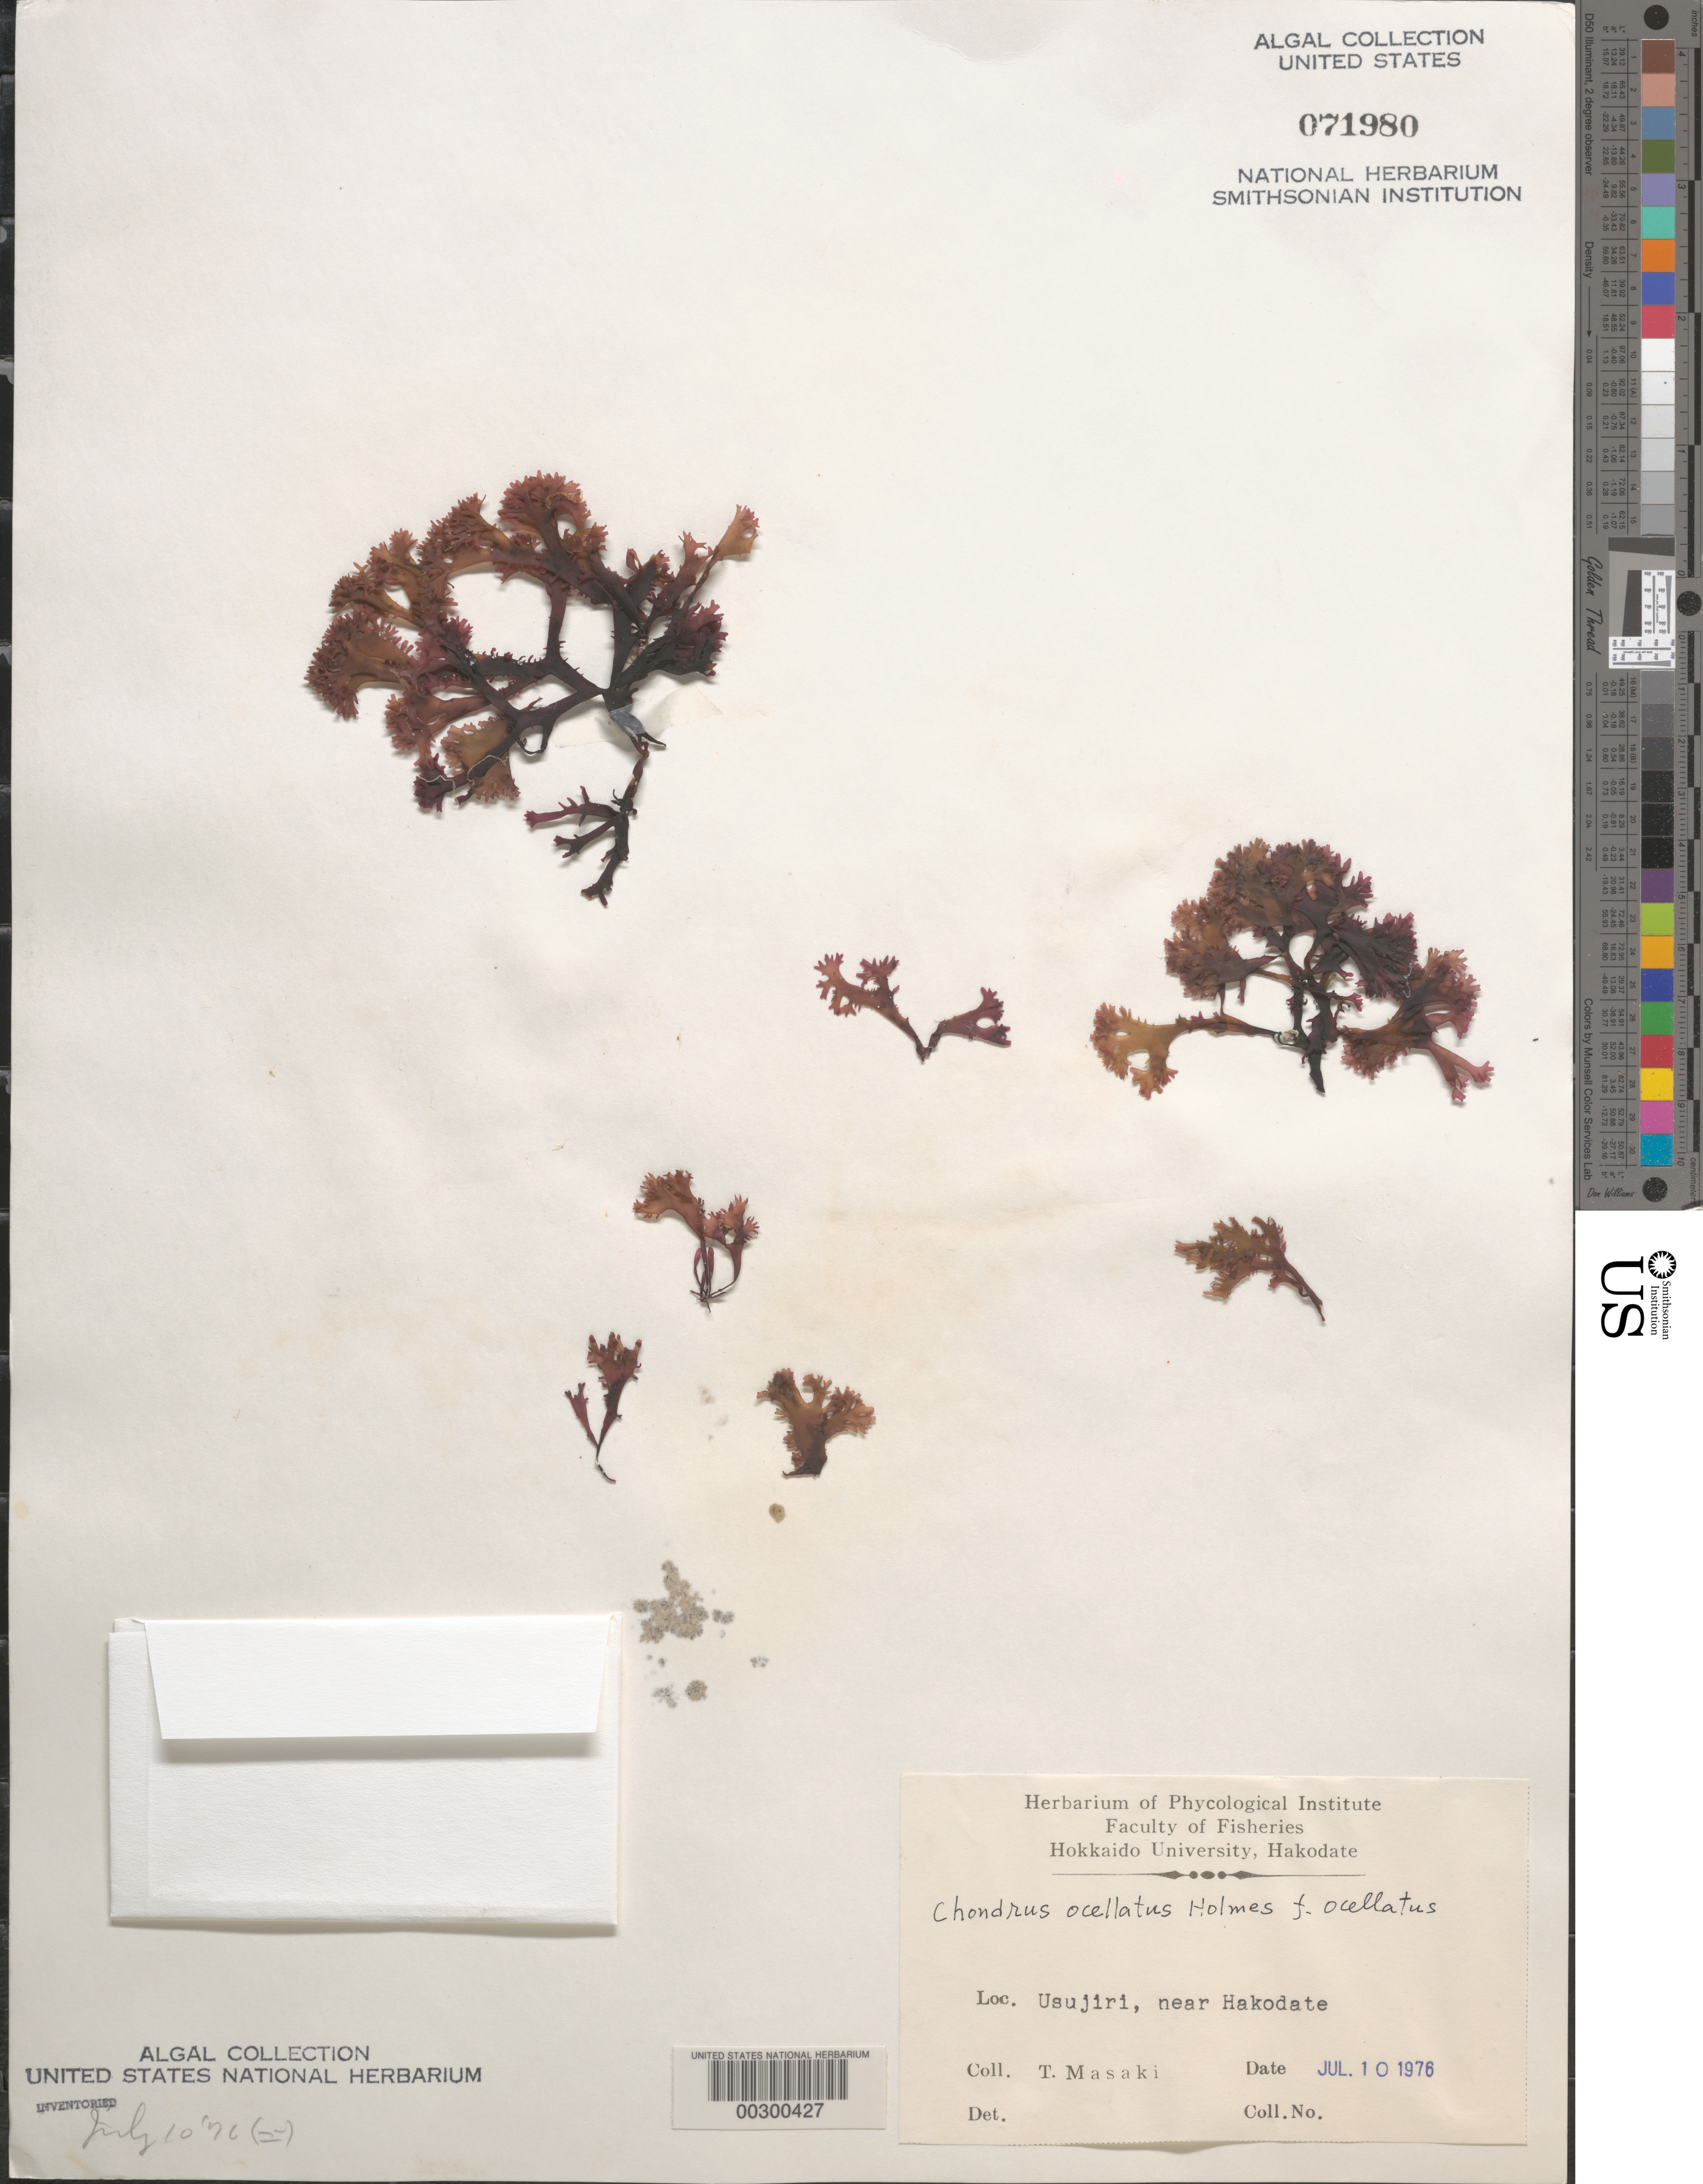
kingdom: Plantae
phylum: Rhodophyta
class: Florideophyceae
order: Gigartinales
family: Gigartinaceae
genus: Chondrus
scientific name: Chondrus ocellatus f. ocellatus Holmes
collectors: T. Masaki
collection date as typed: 10 Jul 1976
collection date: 1976-07-10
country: Japan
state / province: Hokkaido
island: Hokkaido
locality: Usujiri, near Hakodate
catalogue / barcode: US 71980